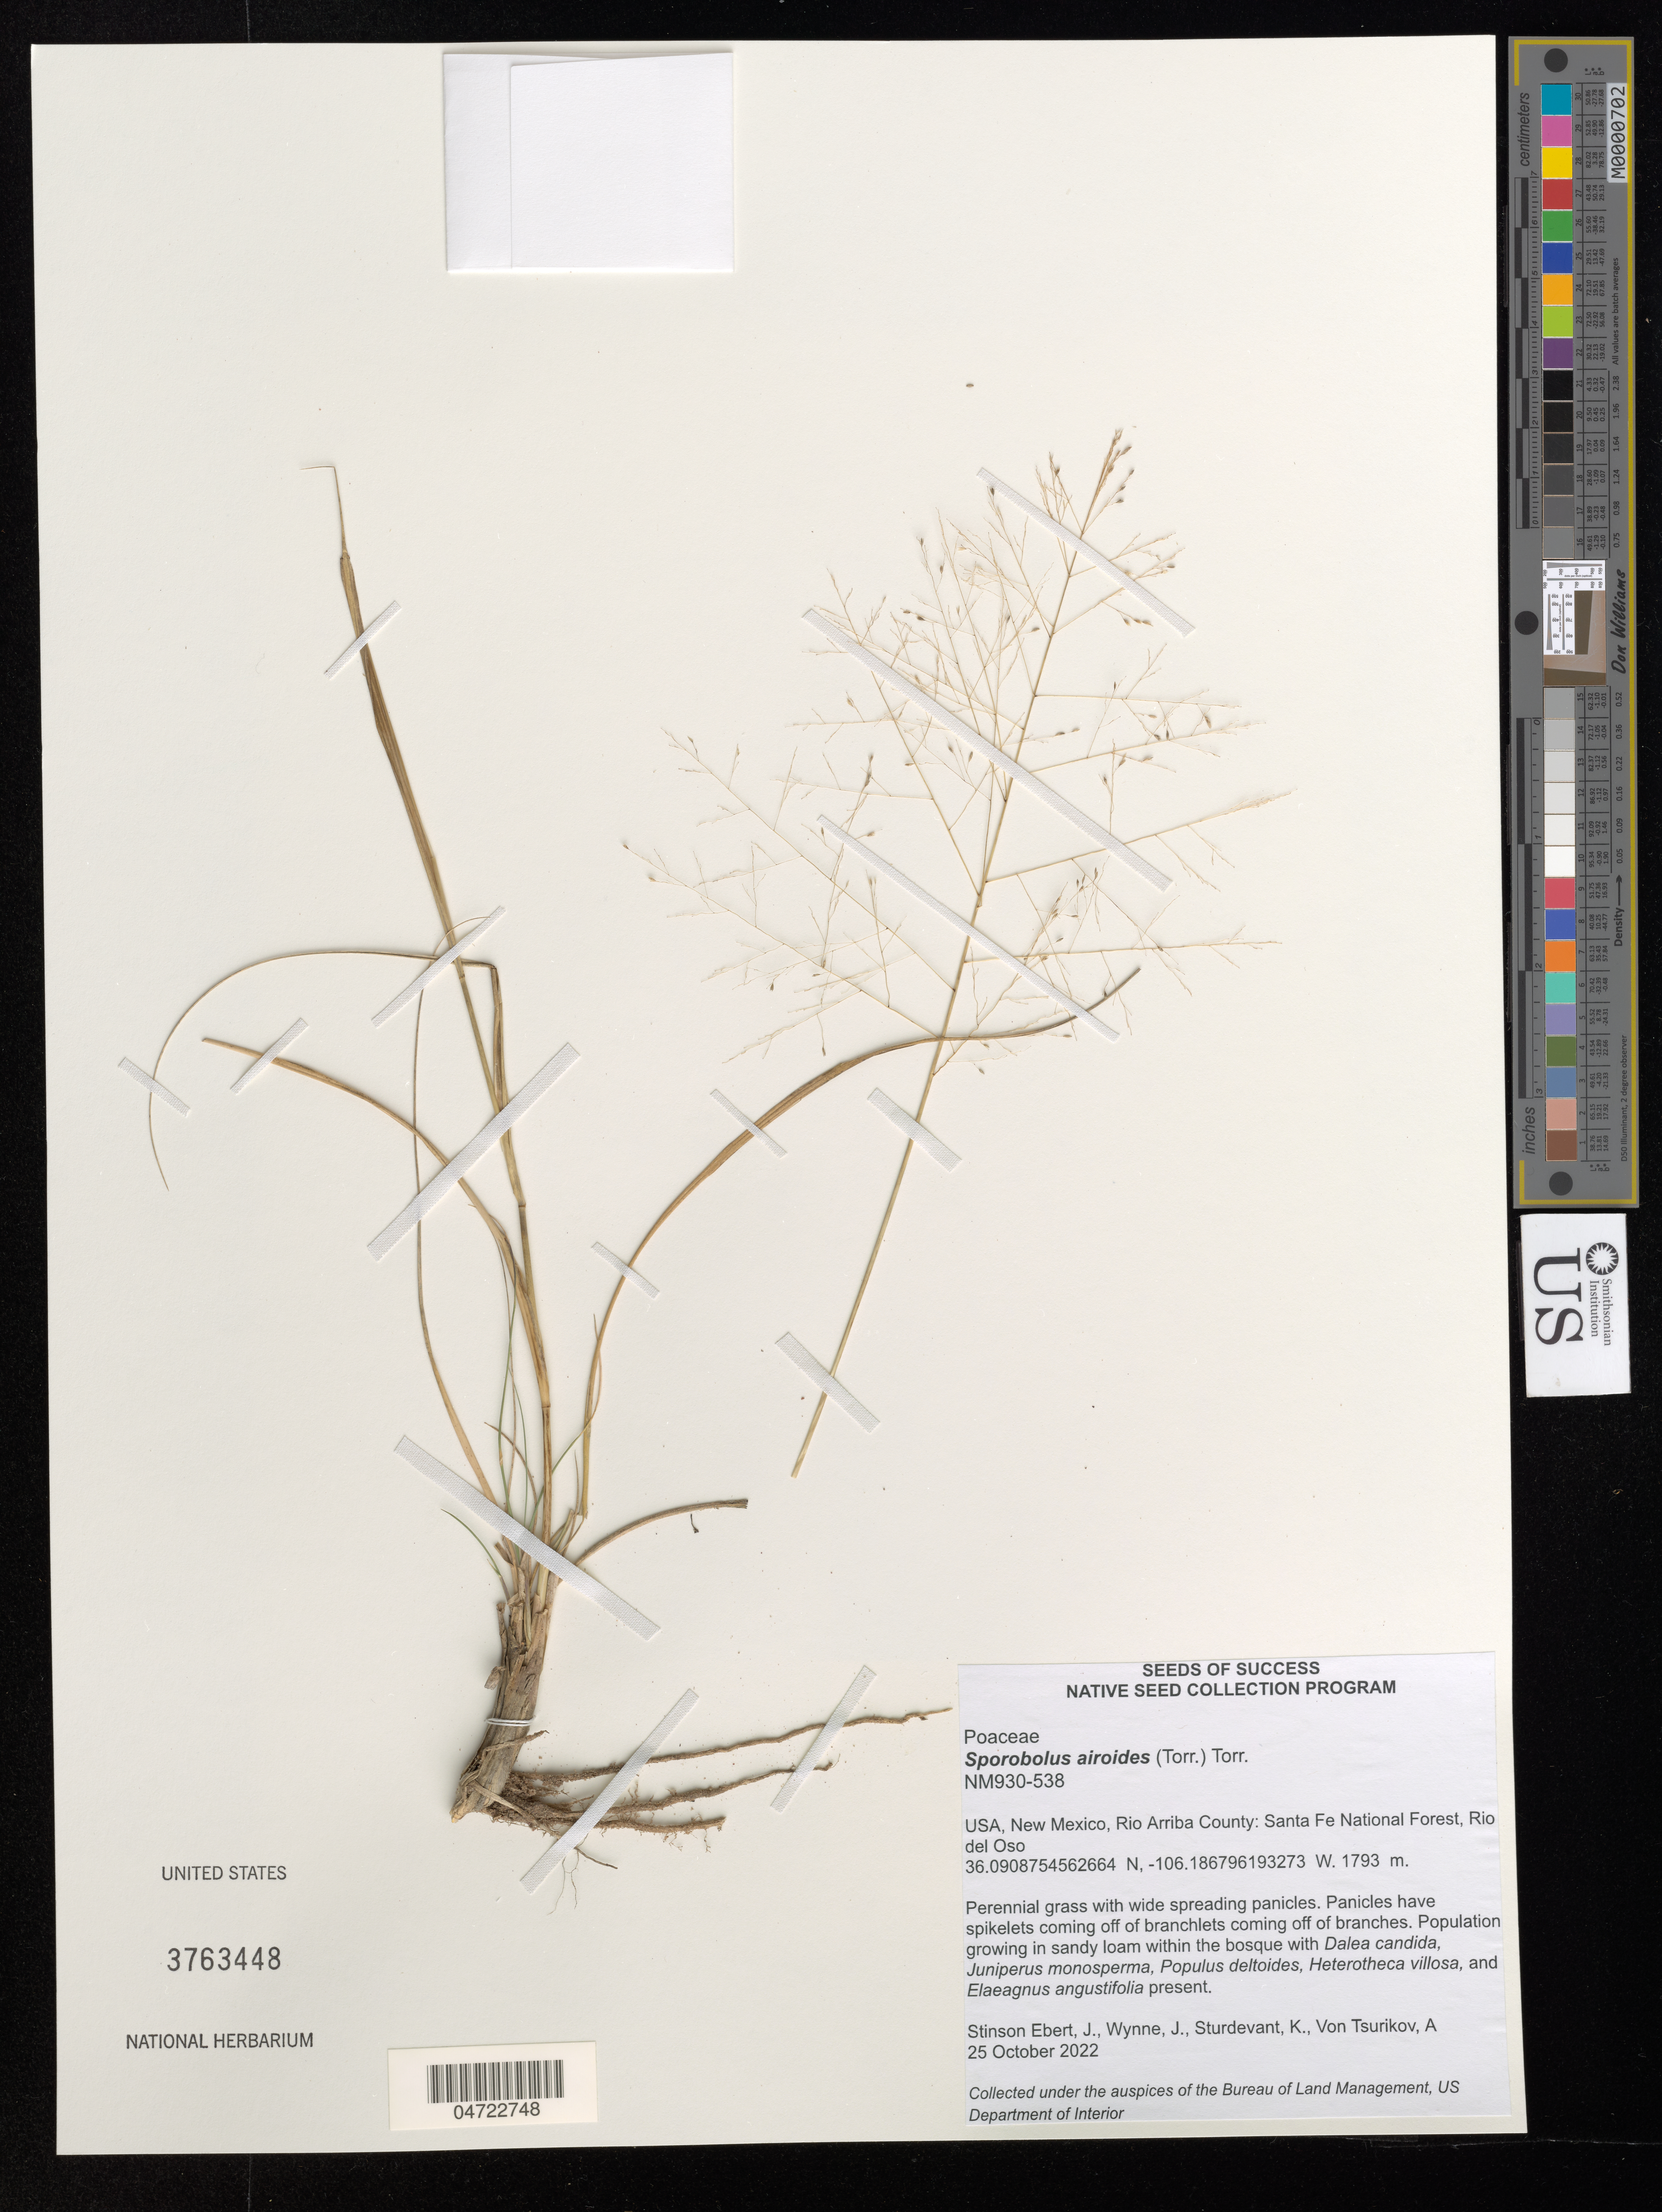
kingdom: Plantae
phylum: Tracheophyta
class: Liliopsida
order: Poales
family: Poaceae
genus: Sporobolus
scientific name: Sporobolus airoides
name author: (Torr.) Torr.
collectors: J. Stinson Ebert, J. Wynne, K. Sturdevant & A. Von Tsurikov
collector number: NM930-538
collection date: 2022-10-25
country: United States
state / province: New Mexico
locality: Rio Arriba County: Santa Fe National Forest, Rio del Oso.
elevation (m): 1793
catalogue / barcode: US 3763448